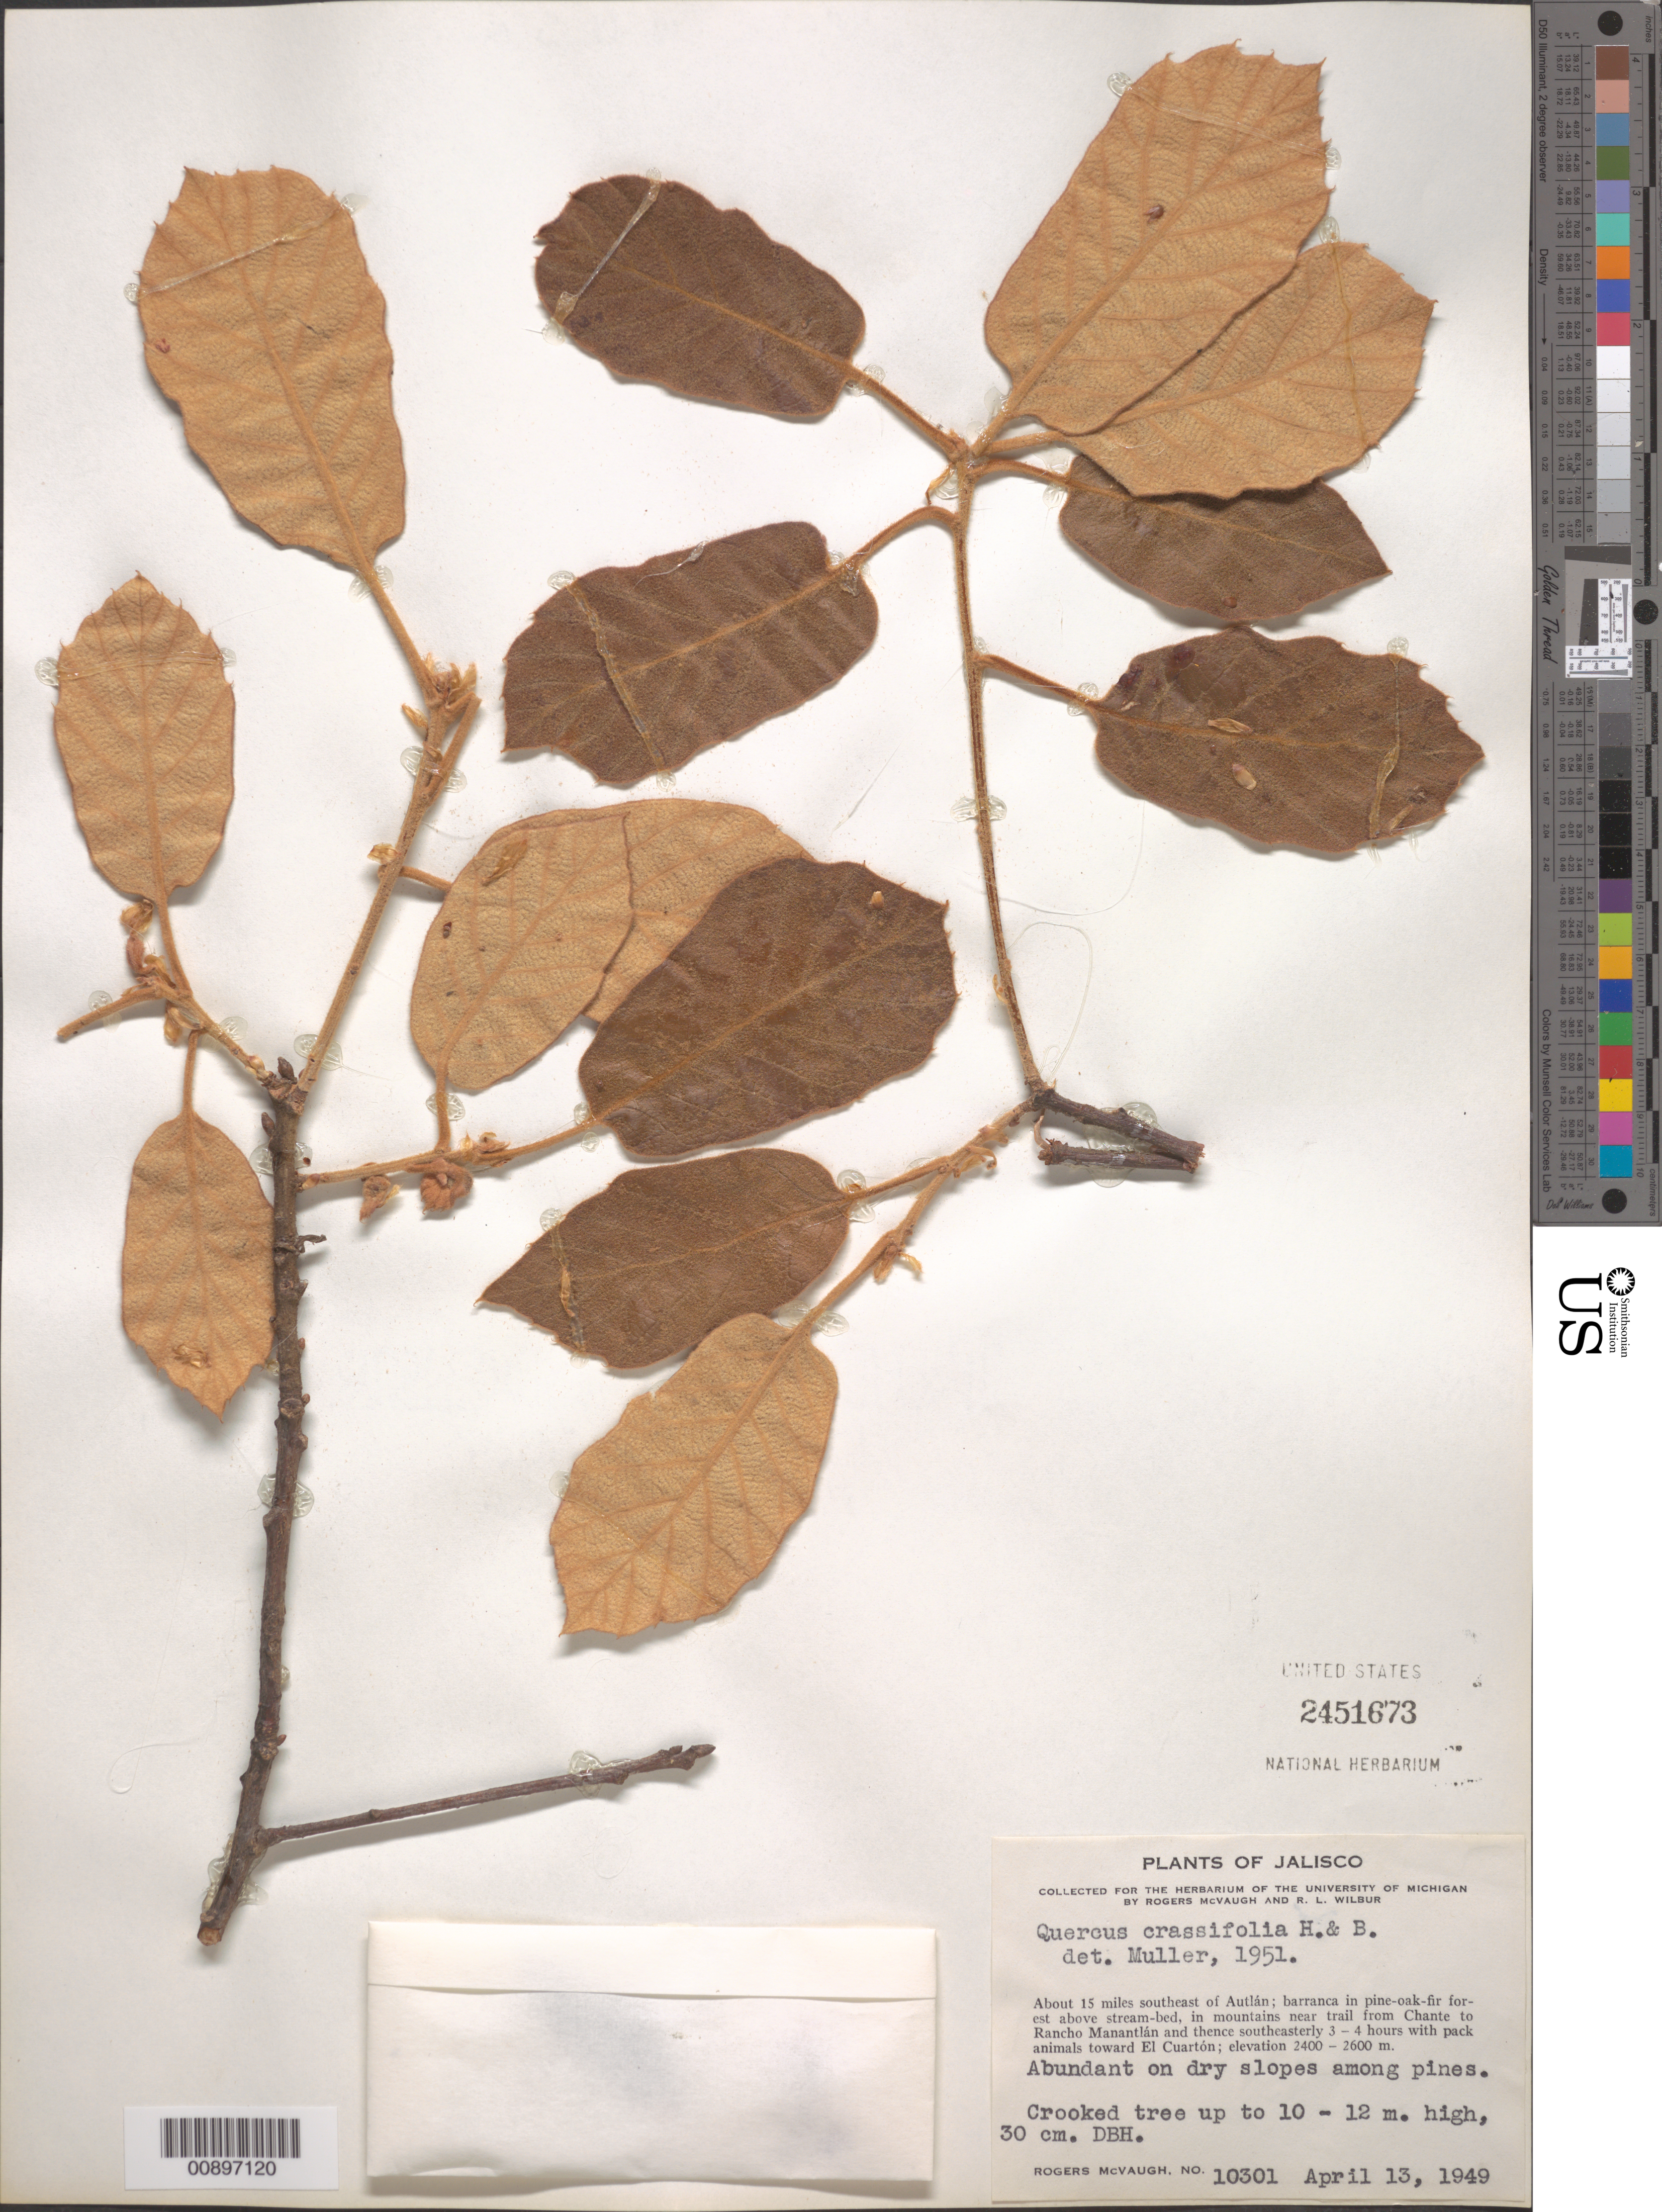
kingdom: Plantae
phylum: Tracheophyta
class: Magnoliopsida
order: Fagales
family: Fagaceae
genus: Quercus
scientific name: Quercus crassifolia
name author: Humb. & Bonpl.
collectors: R. McVaugh & R. L. Wilbur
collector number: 10301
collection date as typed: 13 Apr 1949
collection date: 1949-04-13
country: Mexico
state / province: Jalisco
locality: About 15 miles southeast of Autlán; barranca in pine-oak fir forest above stream-bed, in mountains near trail from Chante to Rancho Manantlán and thence southeasterly 3-4 hours with pack animal toward El Cuartón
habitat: On dry slopes among pines. Barranca in pine-oak fir forest above stream-bed.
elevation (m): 2600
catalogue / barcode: US 2451673